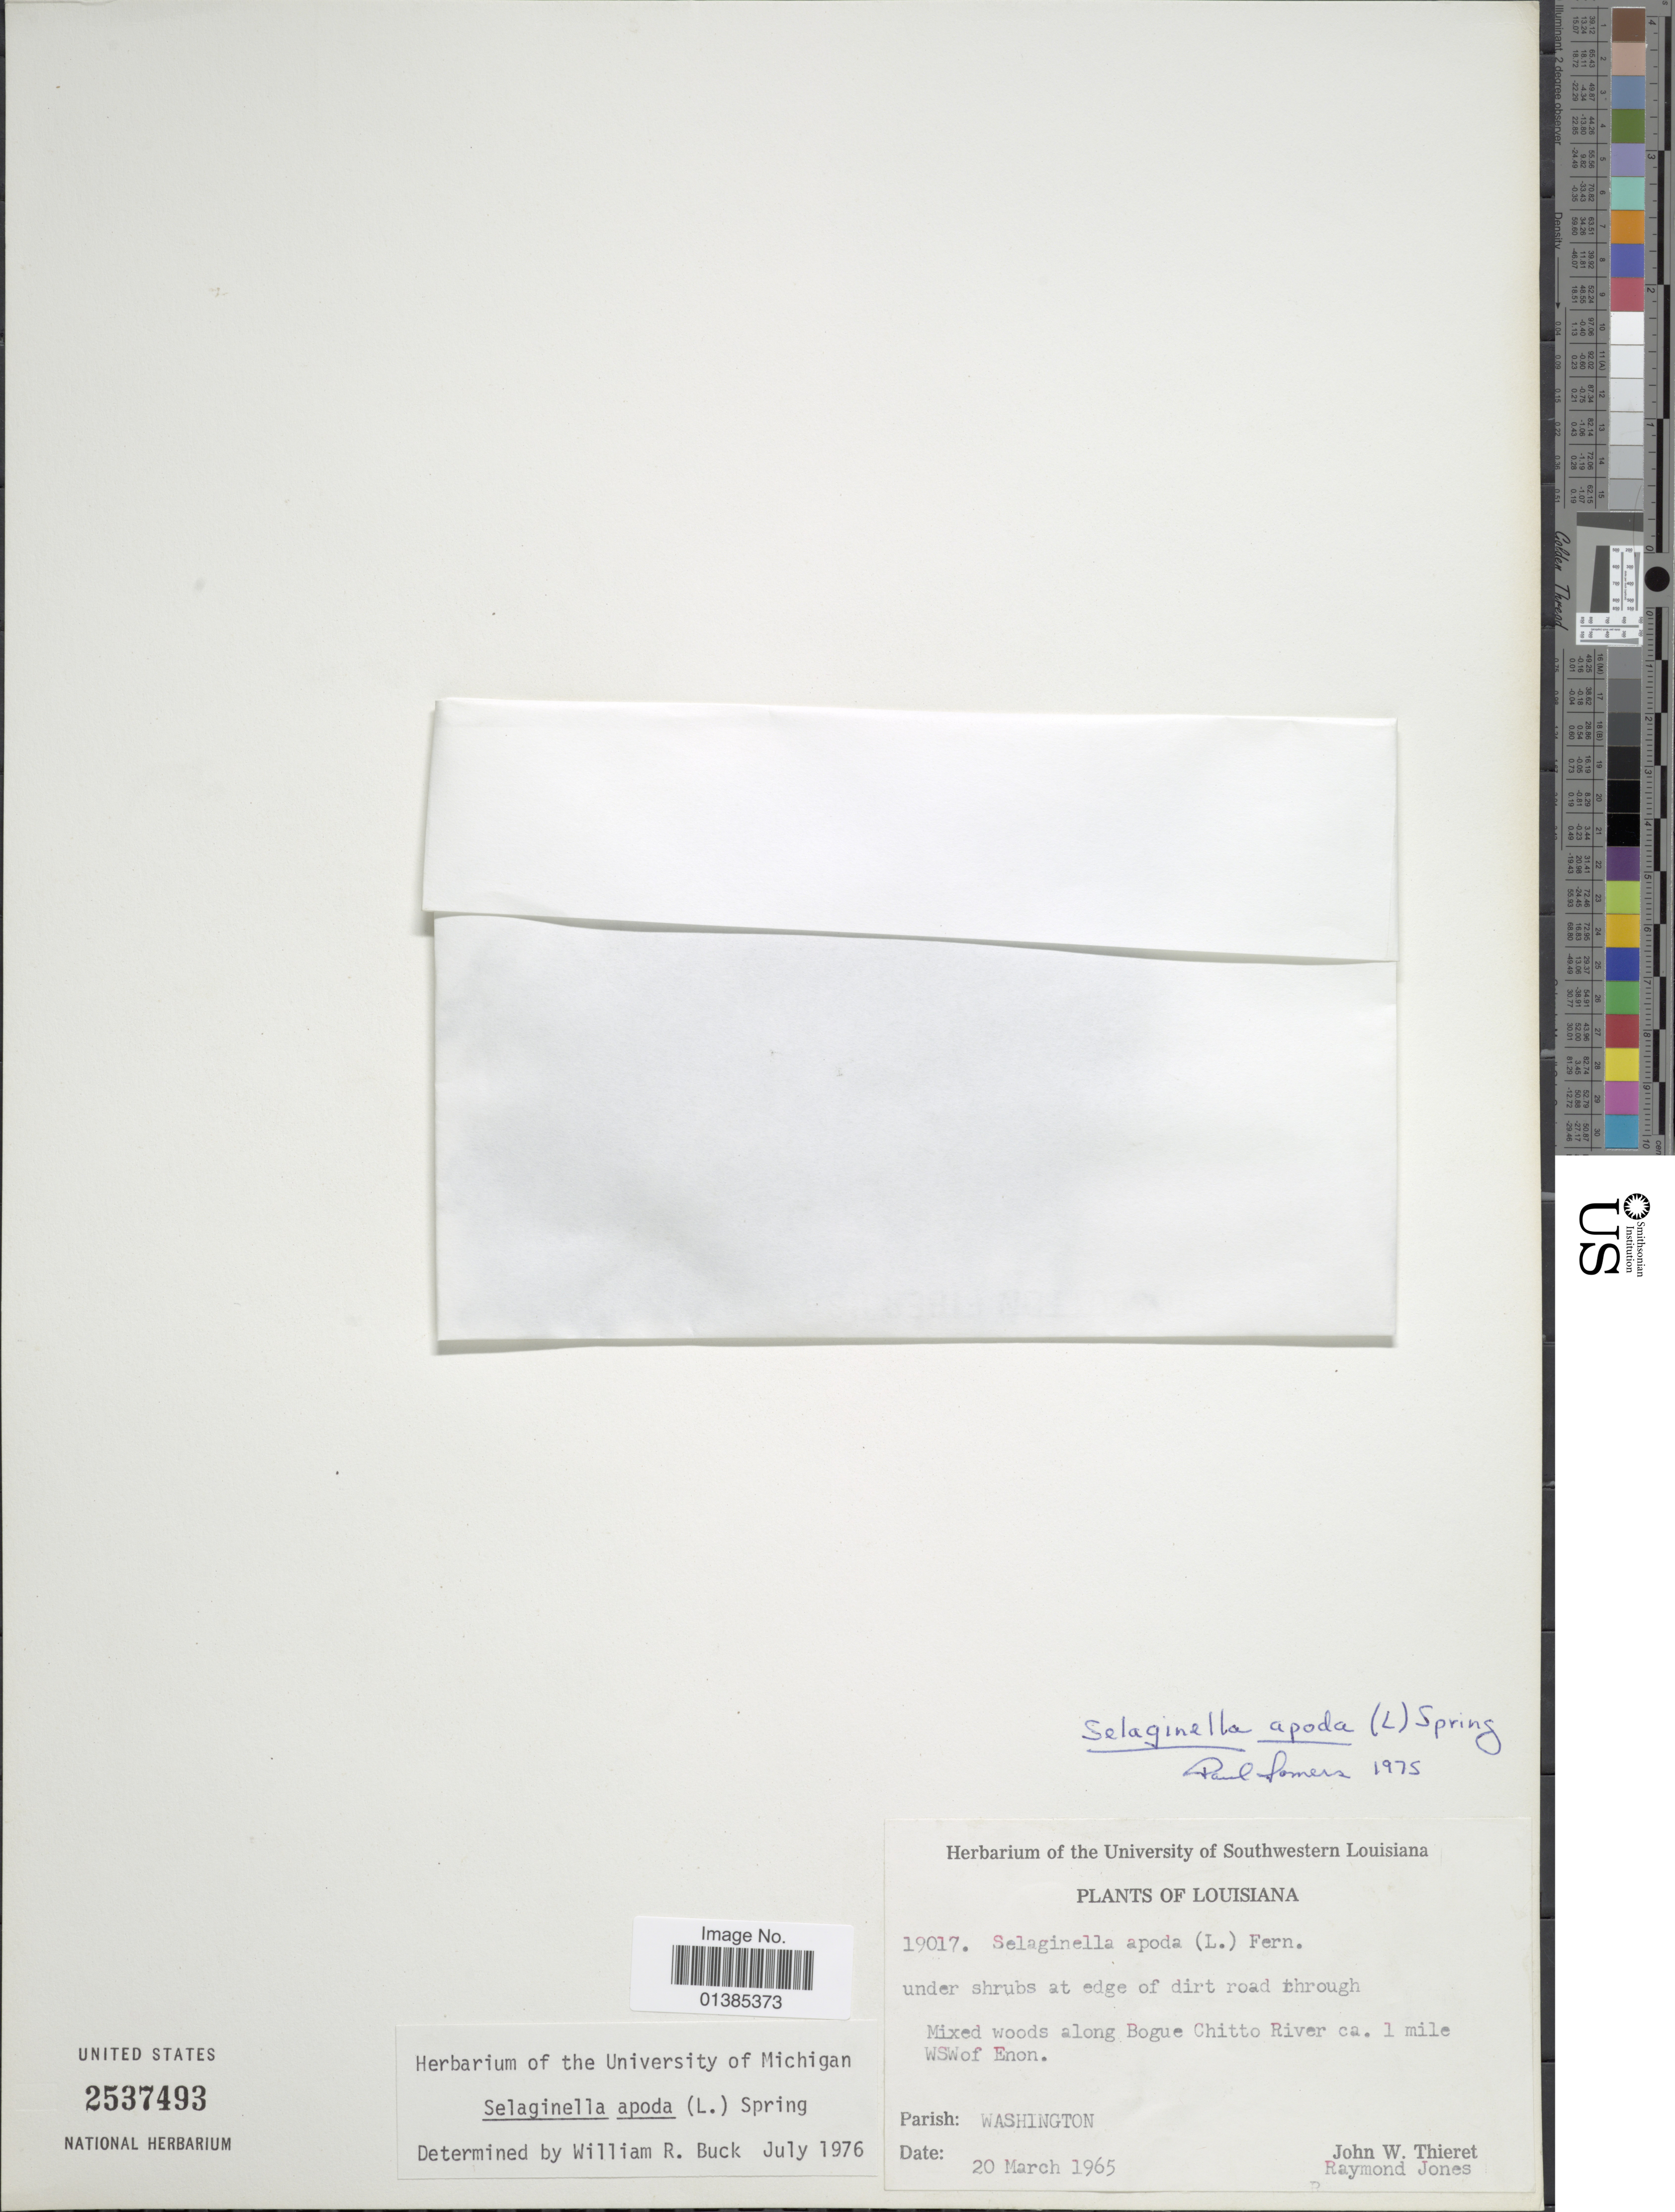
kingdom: Plantae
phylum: Tracheophyta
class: Lycopodiopsida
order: Selaginellales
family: Selaginellaceae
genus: Selaginella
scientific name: Selaginella apus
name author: Spring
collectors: J. W. Thieret & R. Jones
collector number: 19017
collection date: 1965-03-20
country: United States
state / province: Louisiana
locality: Mixed woods along Bogue Chitto River ca. 1 mile WSW of Enon. Parish: Washington.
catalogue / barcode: US 2537493